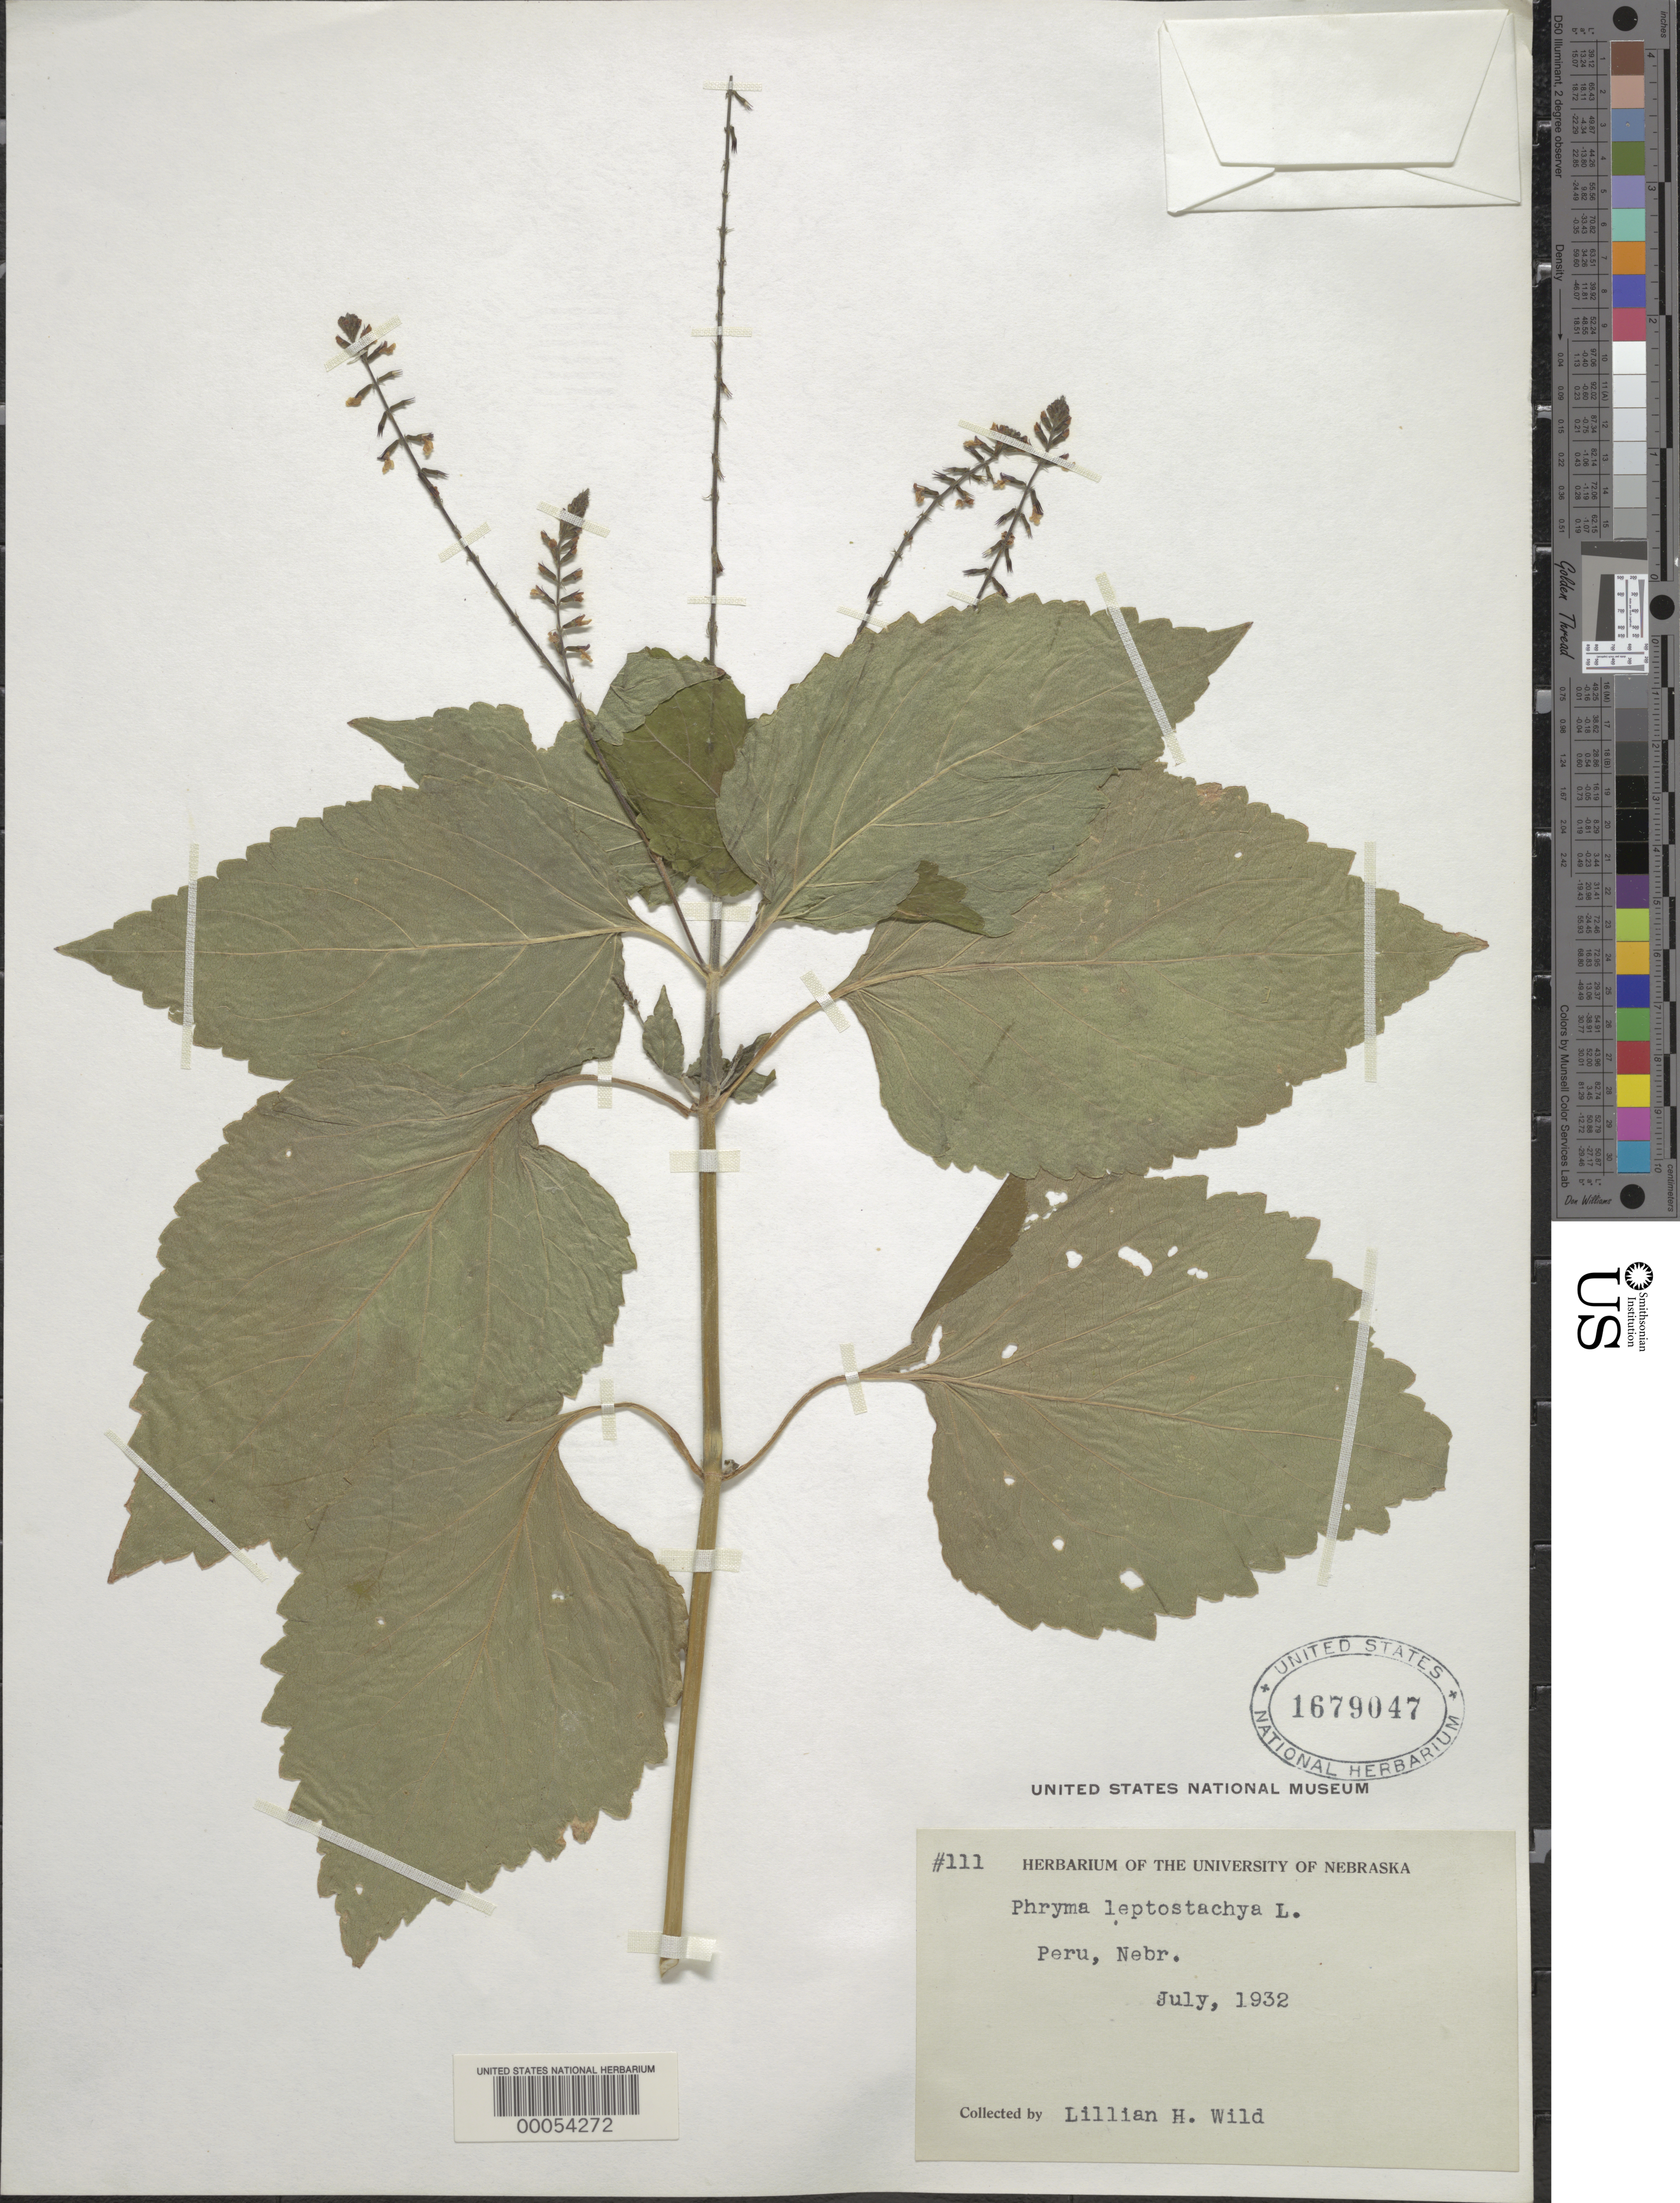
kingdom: Plantae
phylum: Tracheophyta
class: Magnoliopsida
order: Lamiales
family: Phrymaceae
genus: Phryma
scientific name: Phryma leptostachya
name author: L.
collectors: L. Wild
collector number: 111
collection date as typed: Jul 1932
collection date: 1932-07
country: United States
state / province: Nebraska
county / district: Nemaha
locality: Peru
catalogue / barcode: US 1679047